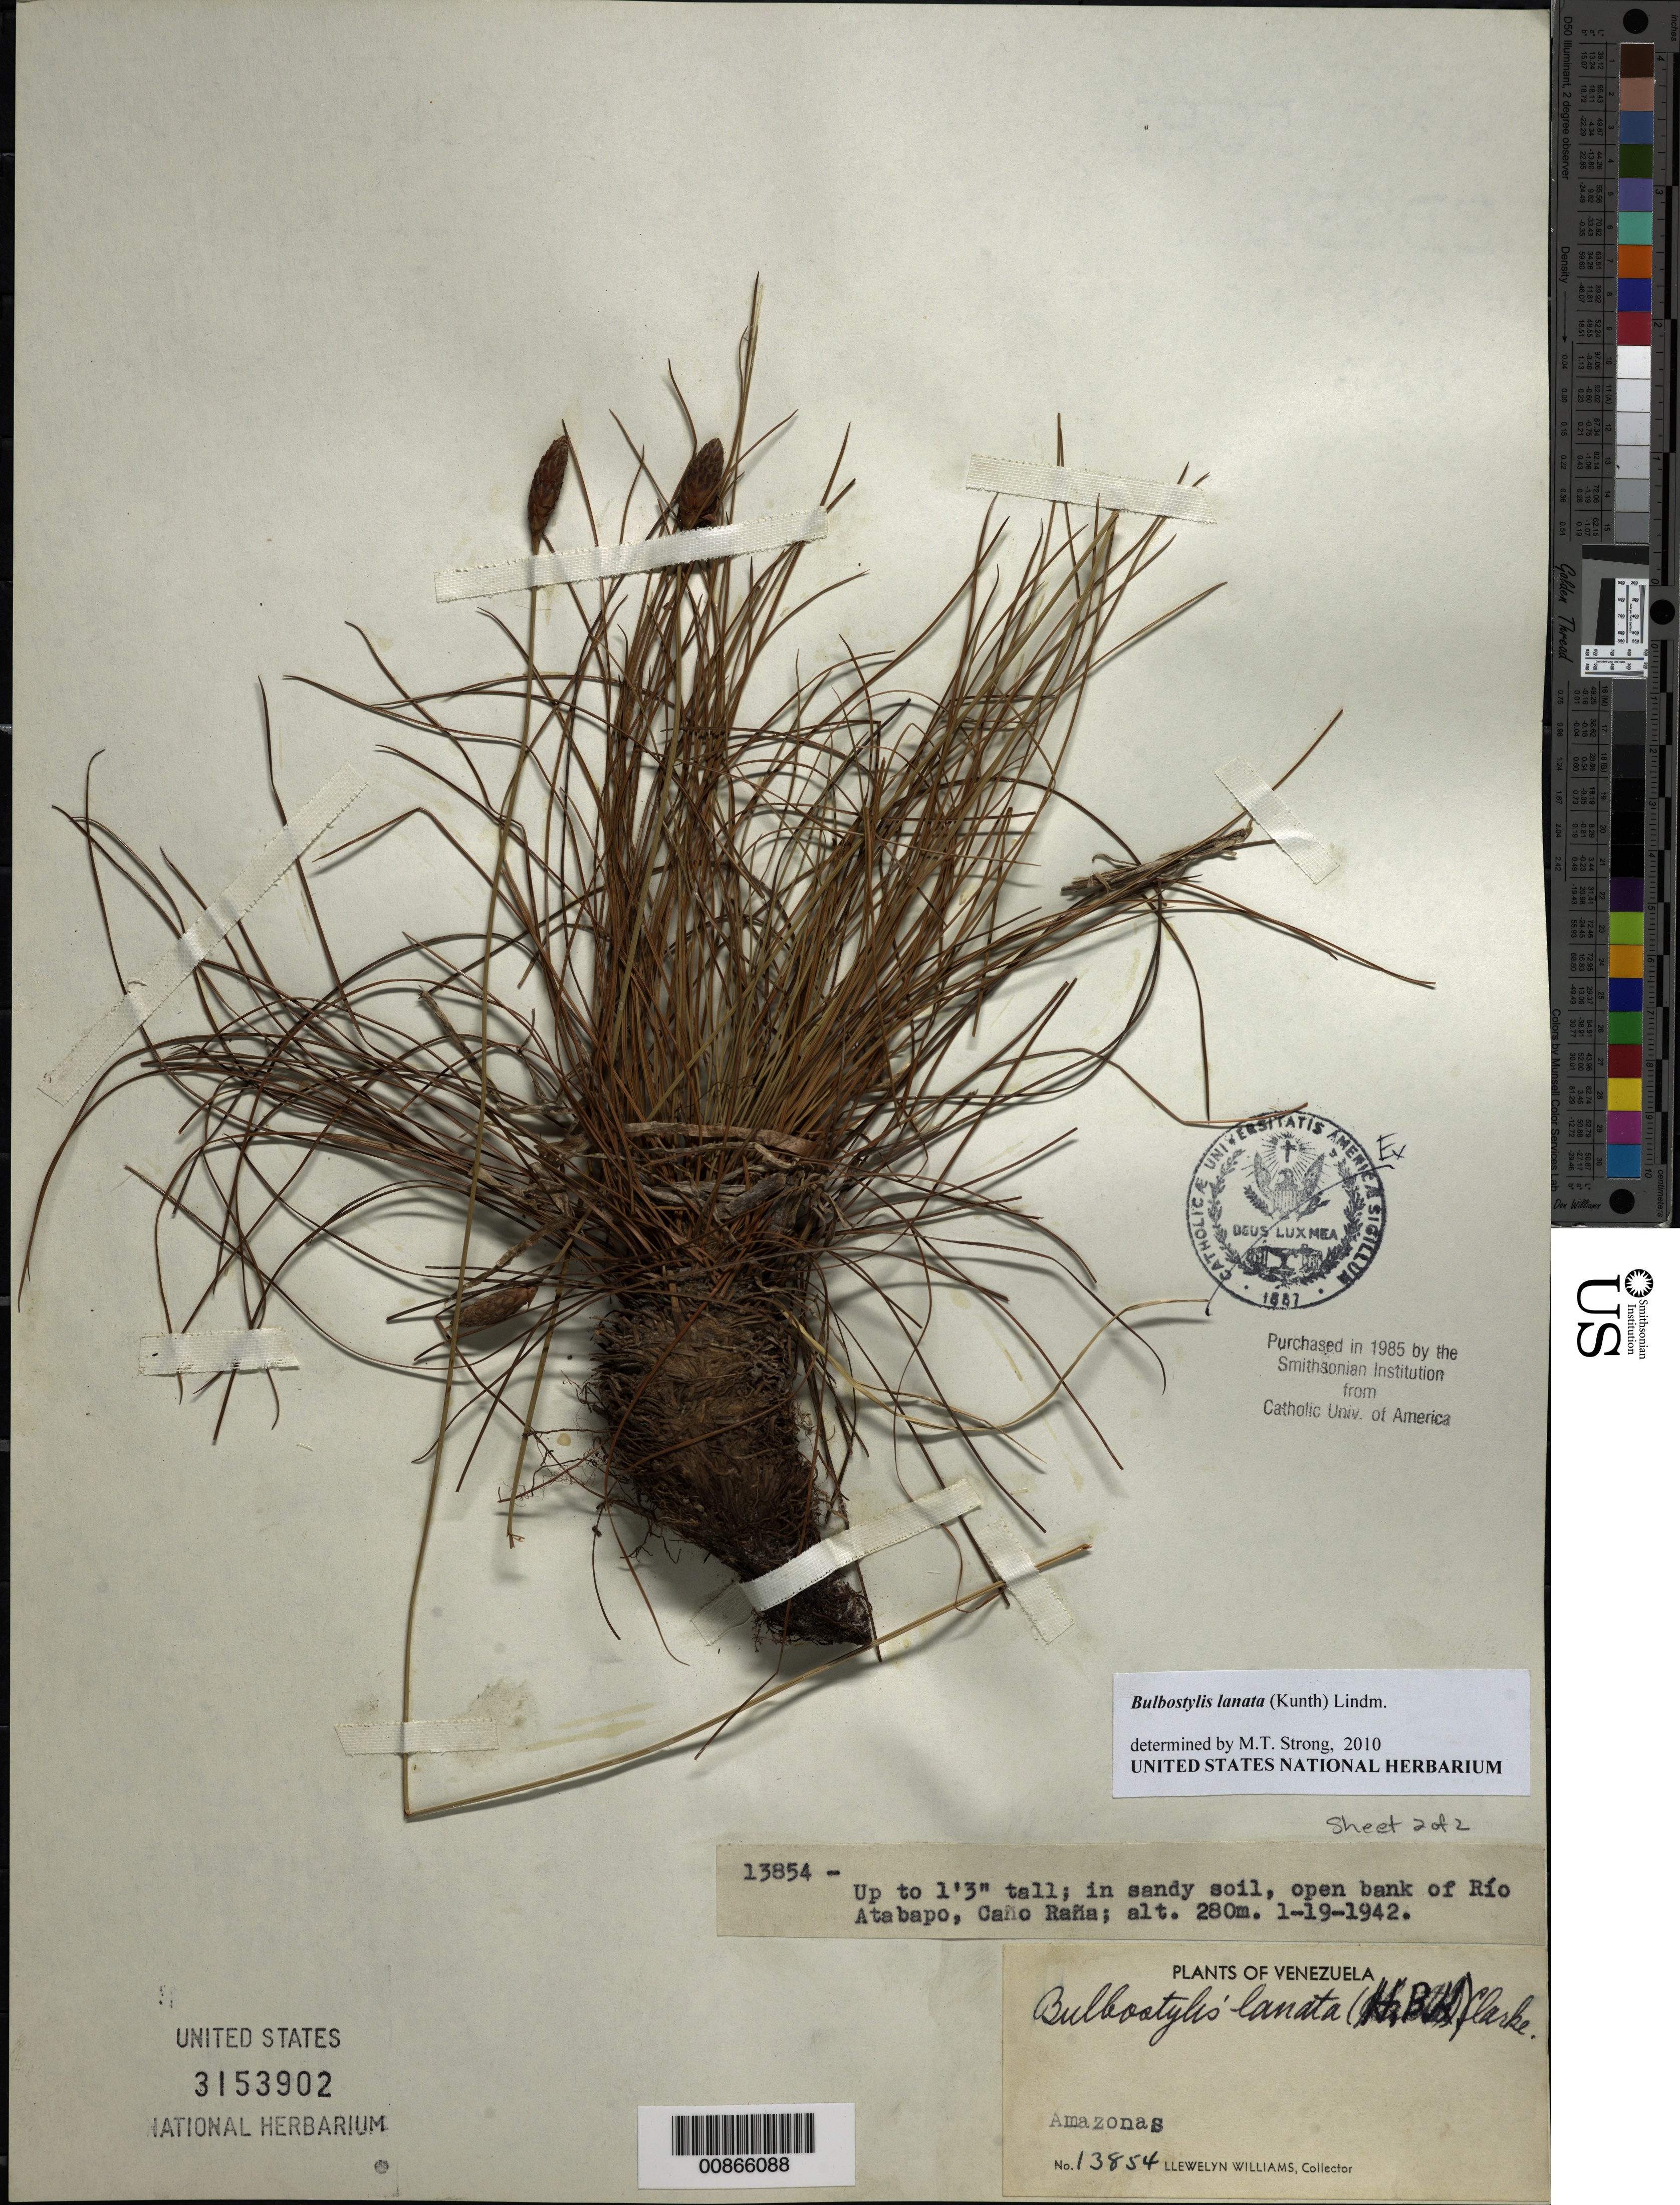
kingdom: Plantae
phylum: Tracheophyta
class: Liliopsida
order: Poales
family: Cyperaceae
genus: Bulbostylis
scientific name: Bulbostylis lanata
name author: (Kunth) Lindm.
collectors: Ll. Williams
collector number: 13854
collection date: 1942-01-19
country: Venezuela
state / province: Amazonas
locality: In sandy soil, open bank of Rio Atabapo, Cano Rano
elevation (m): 280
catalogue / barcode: US 3153902